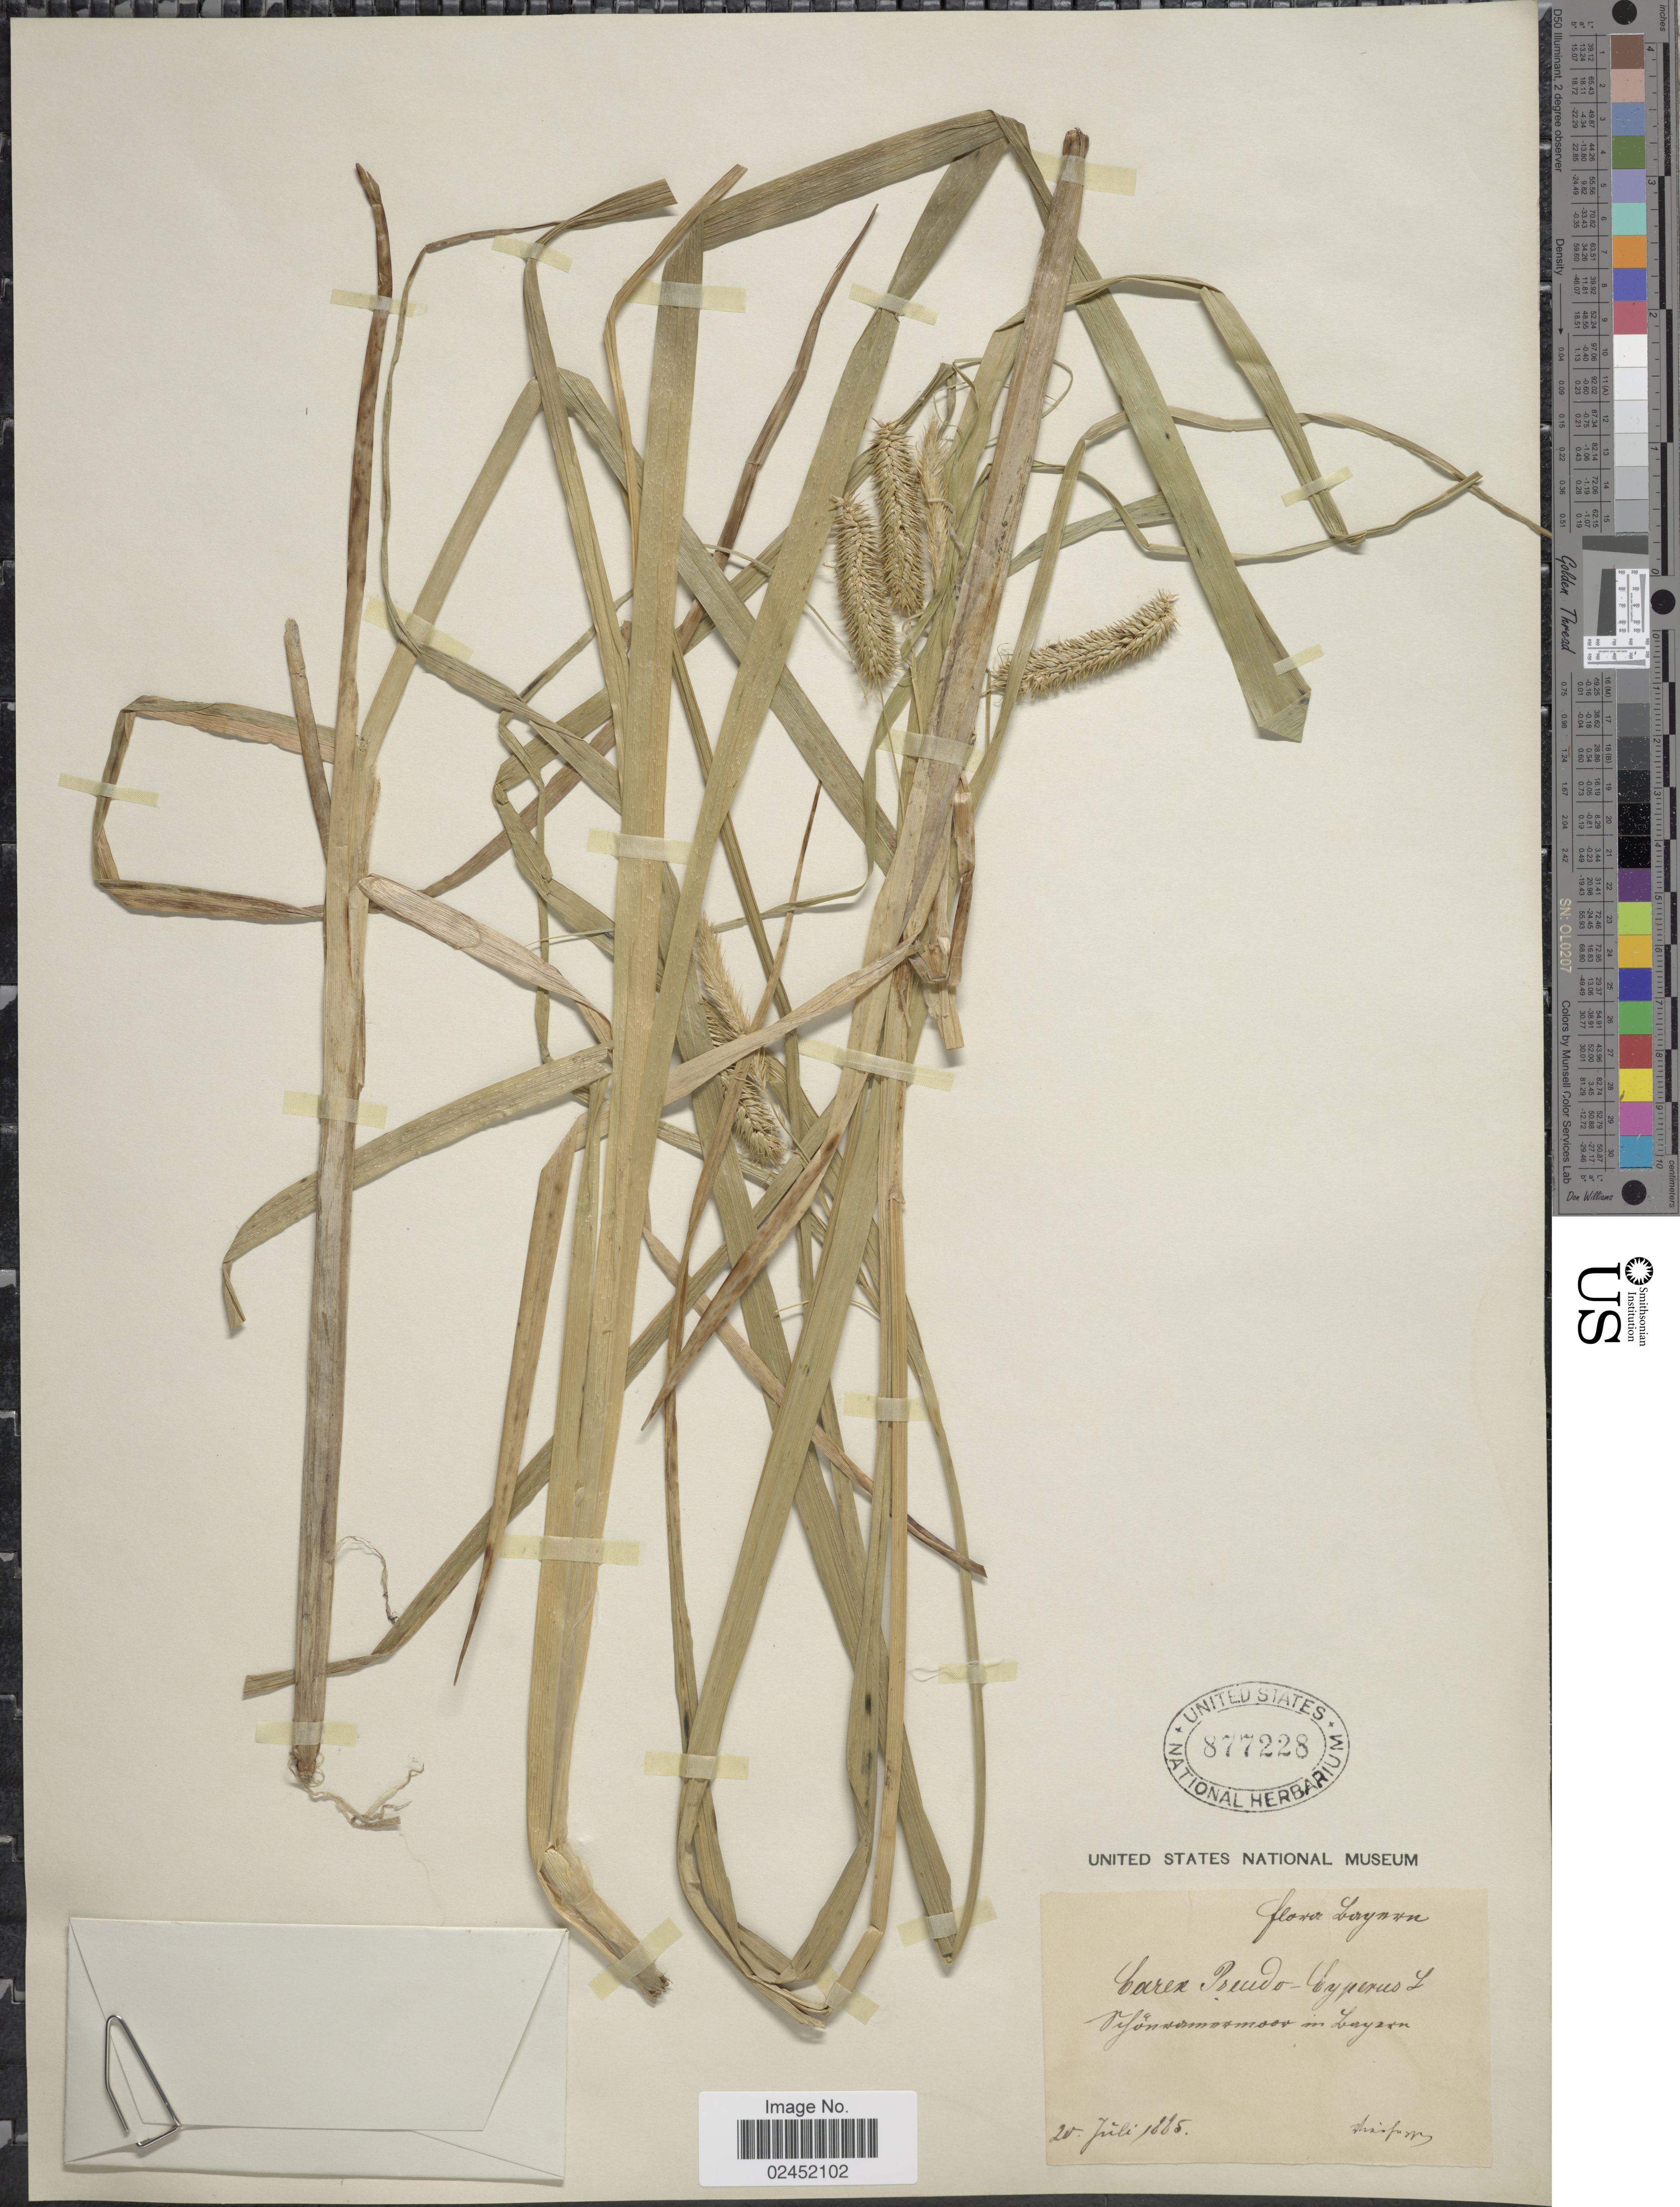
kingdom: Plantae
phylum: Tracheophyta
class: Liliopsida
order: Poales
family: Cyperaceae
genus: Carex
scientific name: Carex pseudocyperus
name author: L.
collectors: F. Vierhapper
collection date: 1885-07-20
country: Germany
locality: Flora Bayern, Schönramermoor in Bayern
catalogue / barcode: US 877228